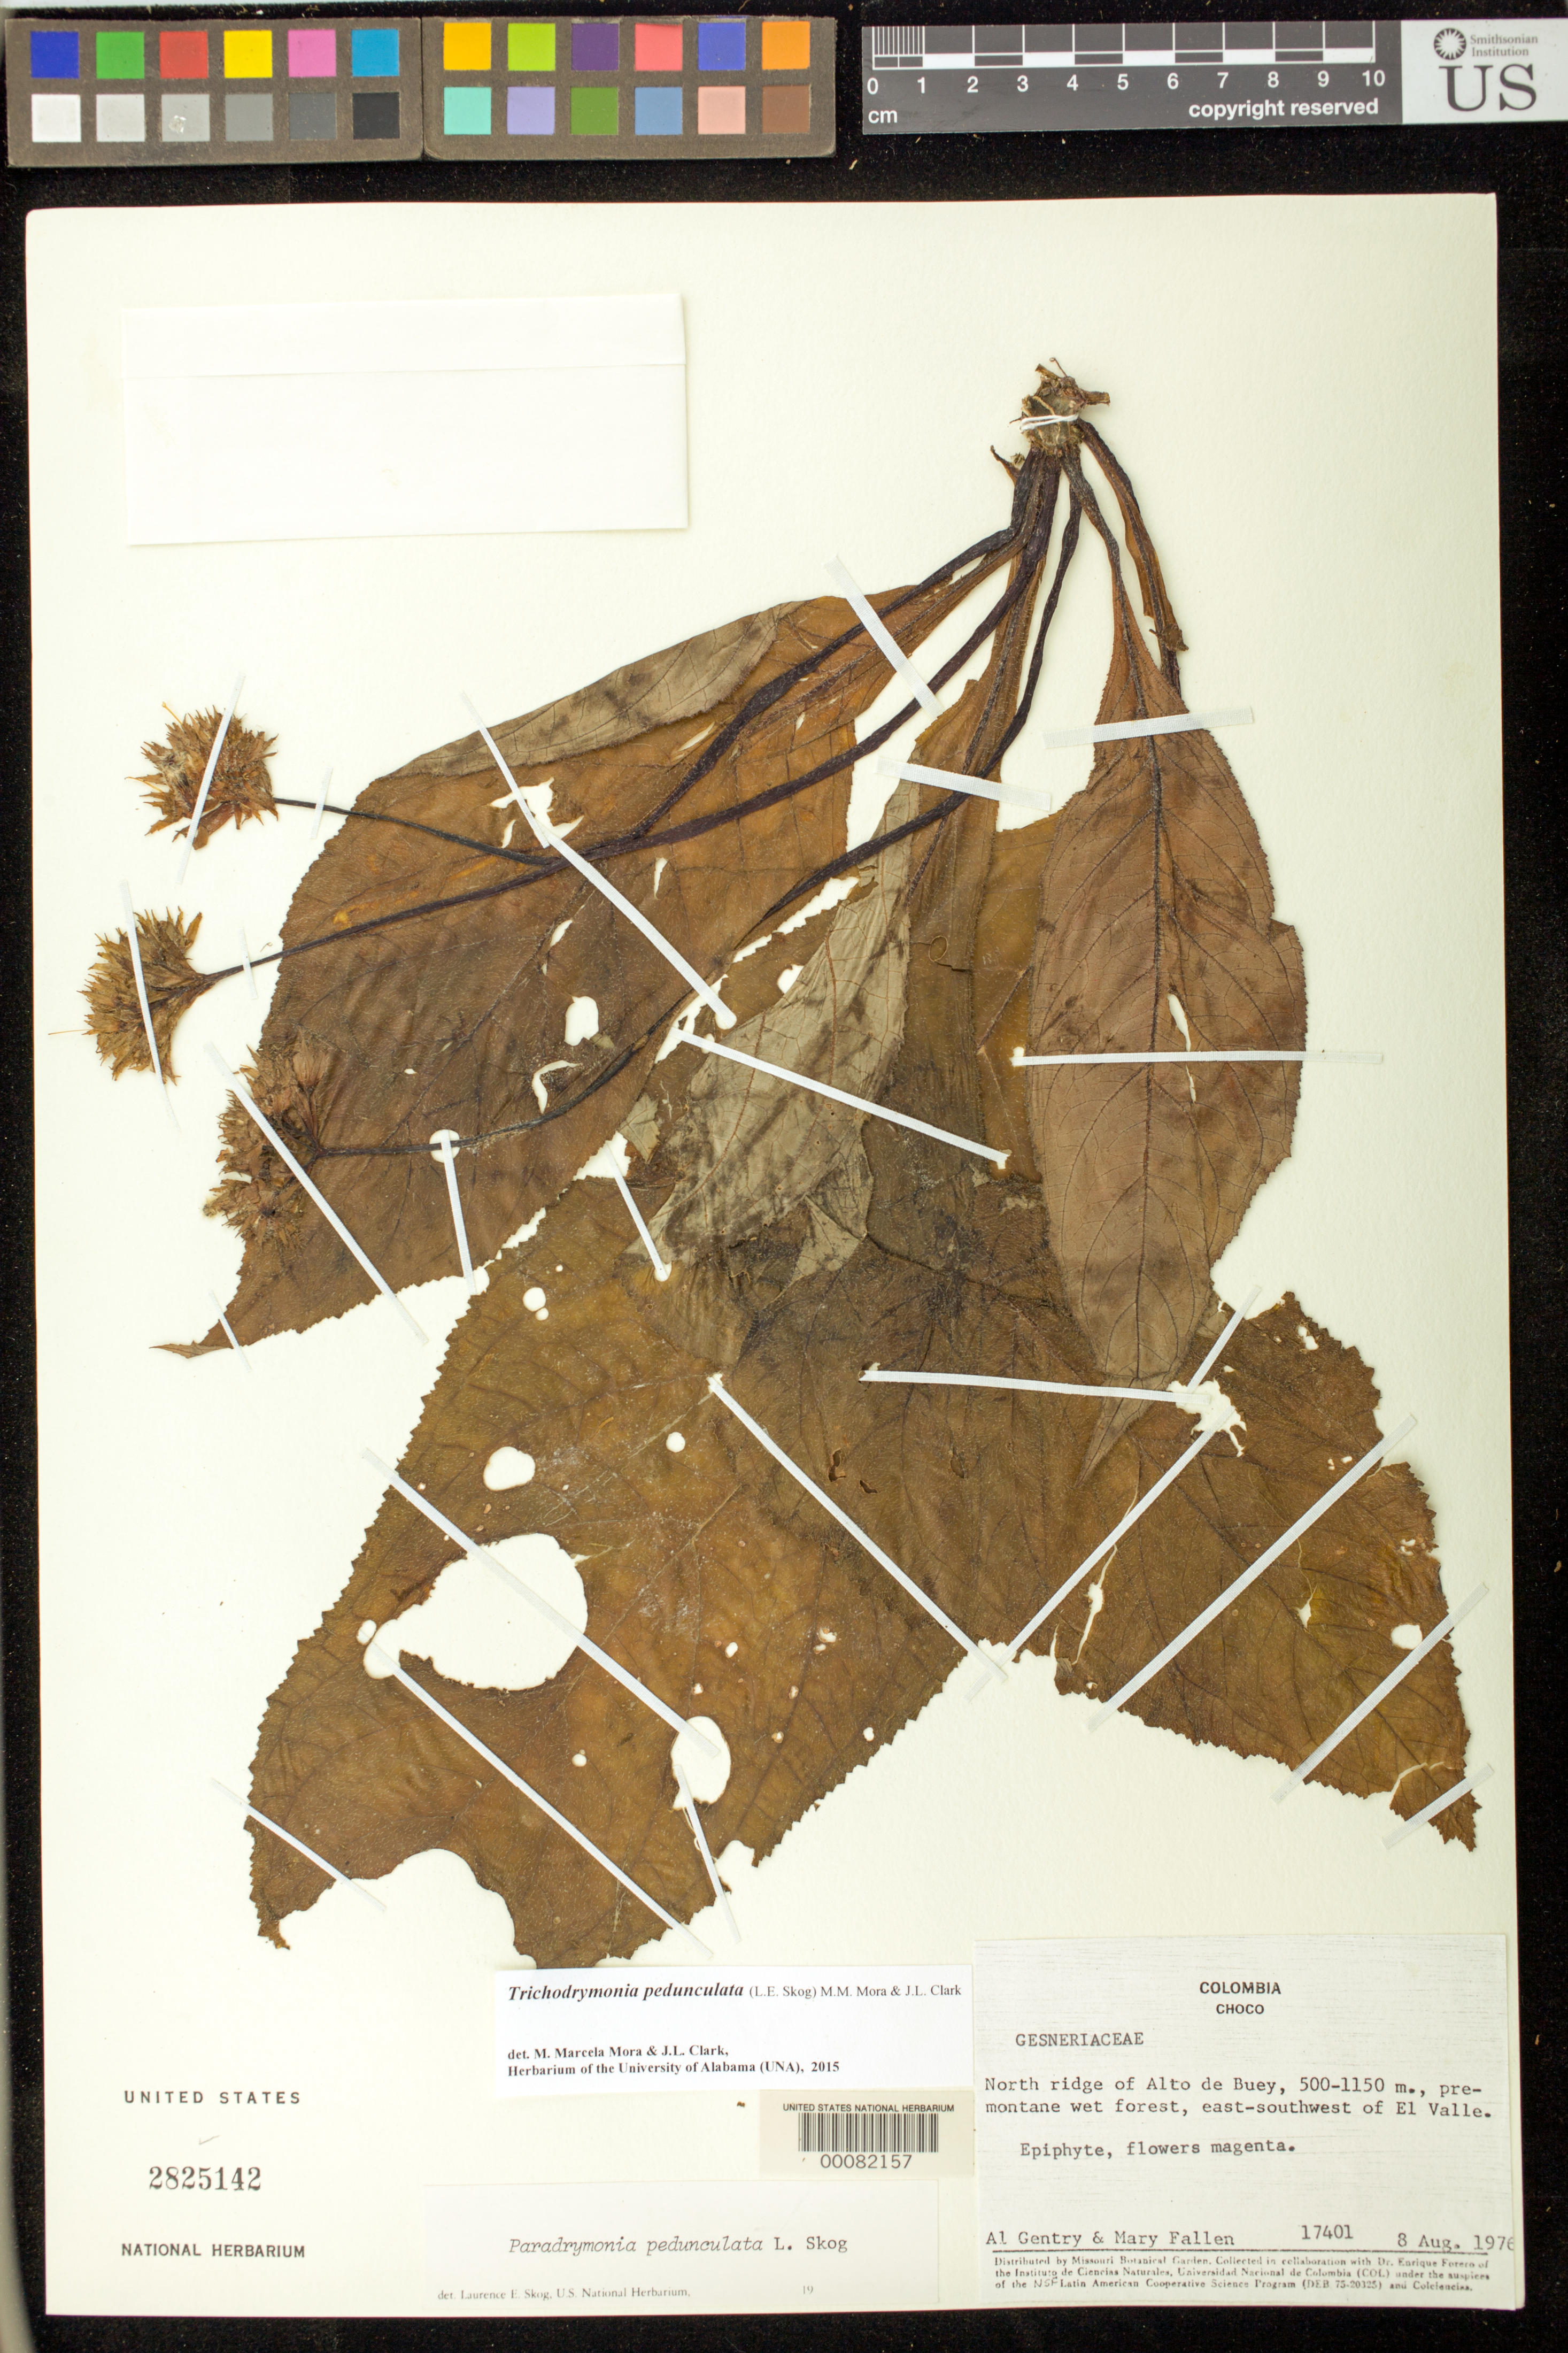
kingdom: Plantae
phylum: Tracheophyta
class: Magnoliopsida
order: Lamiales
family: Gesneriaceae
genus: Trichodrymonia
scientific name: Trichodrymonia pedunculata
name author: (L.E. Skog) M.M. Mora & J.L. Clark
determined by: Mora, M. M.; Clark, J. L.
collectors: A. H. Gentry & M. Fallen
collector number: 17401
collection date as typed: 08 Aug 1976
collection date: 1976-08-08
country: Colombia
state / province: Chocó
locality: N ridge of Alto de Buey, E-SW of El Valle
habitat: Premontane wet forest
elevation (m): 500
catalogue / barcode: US 2825142